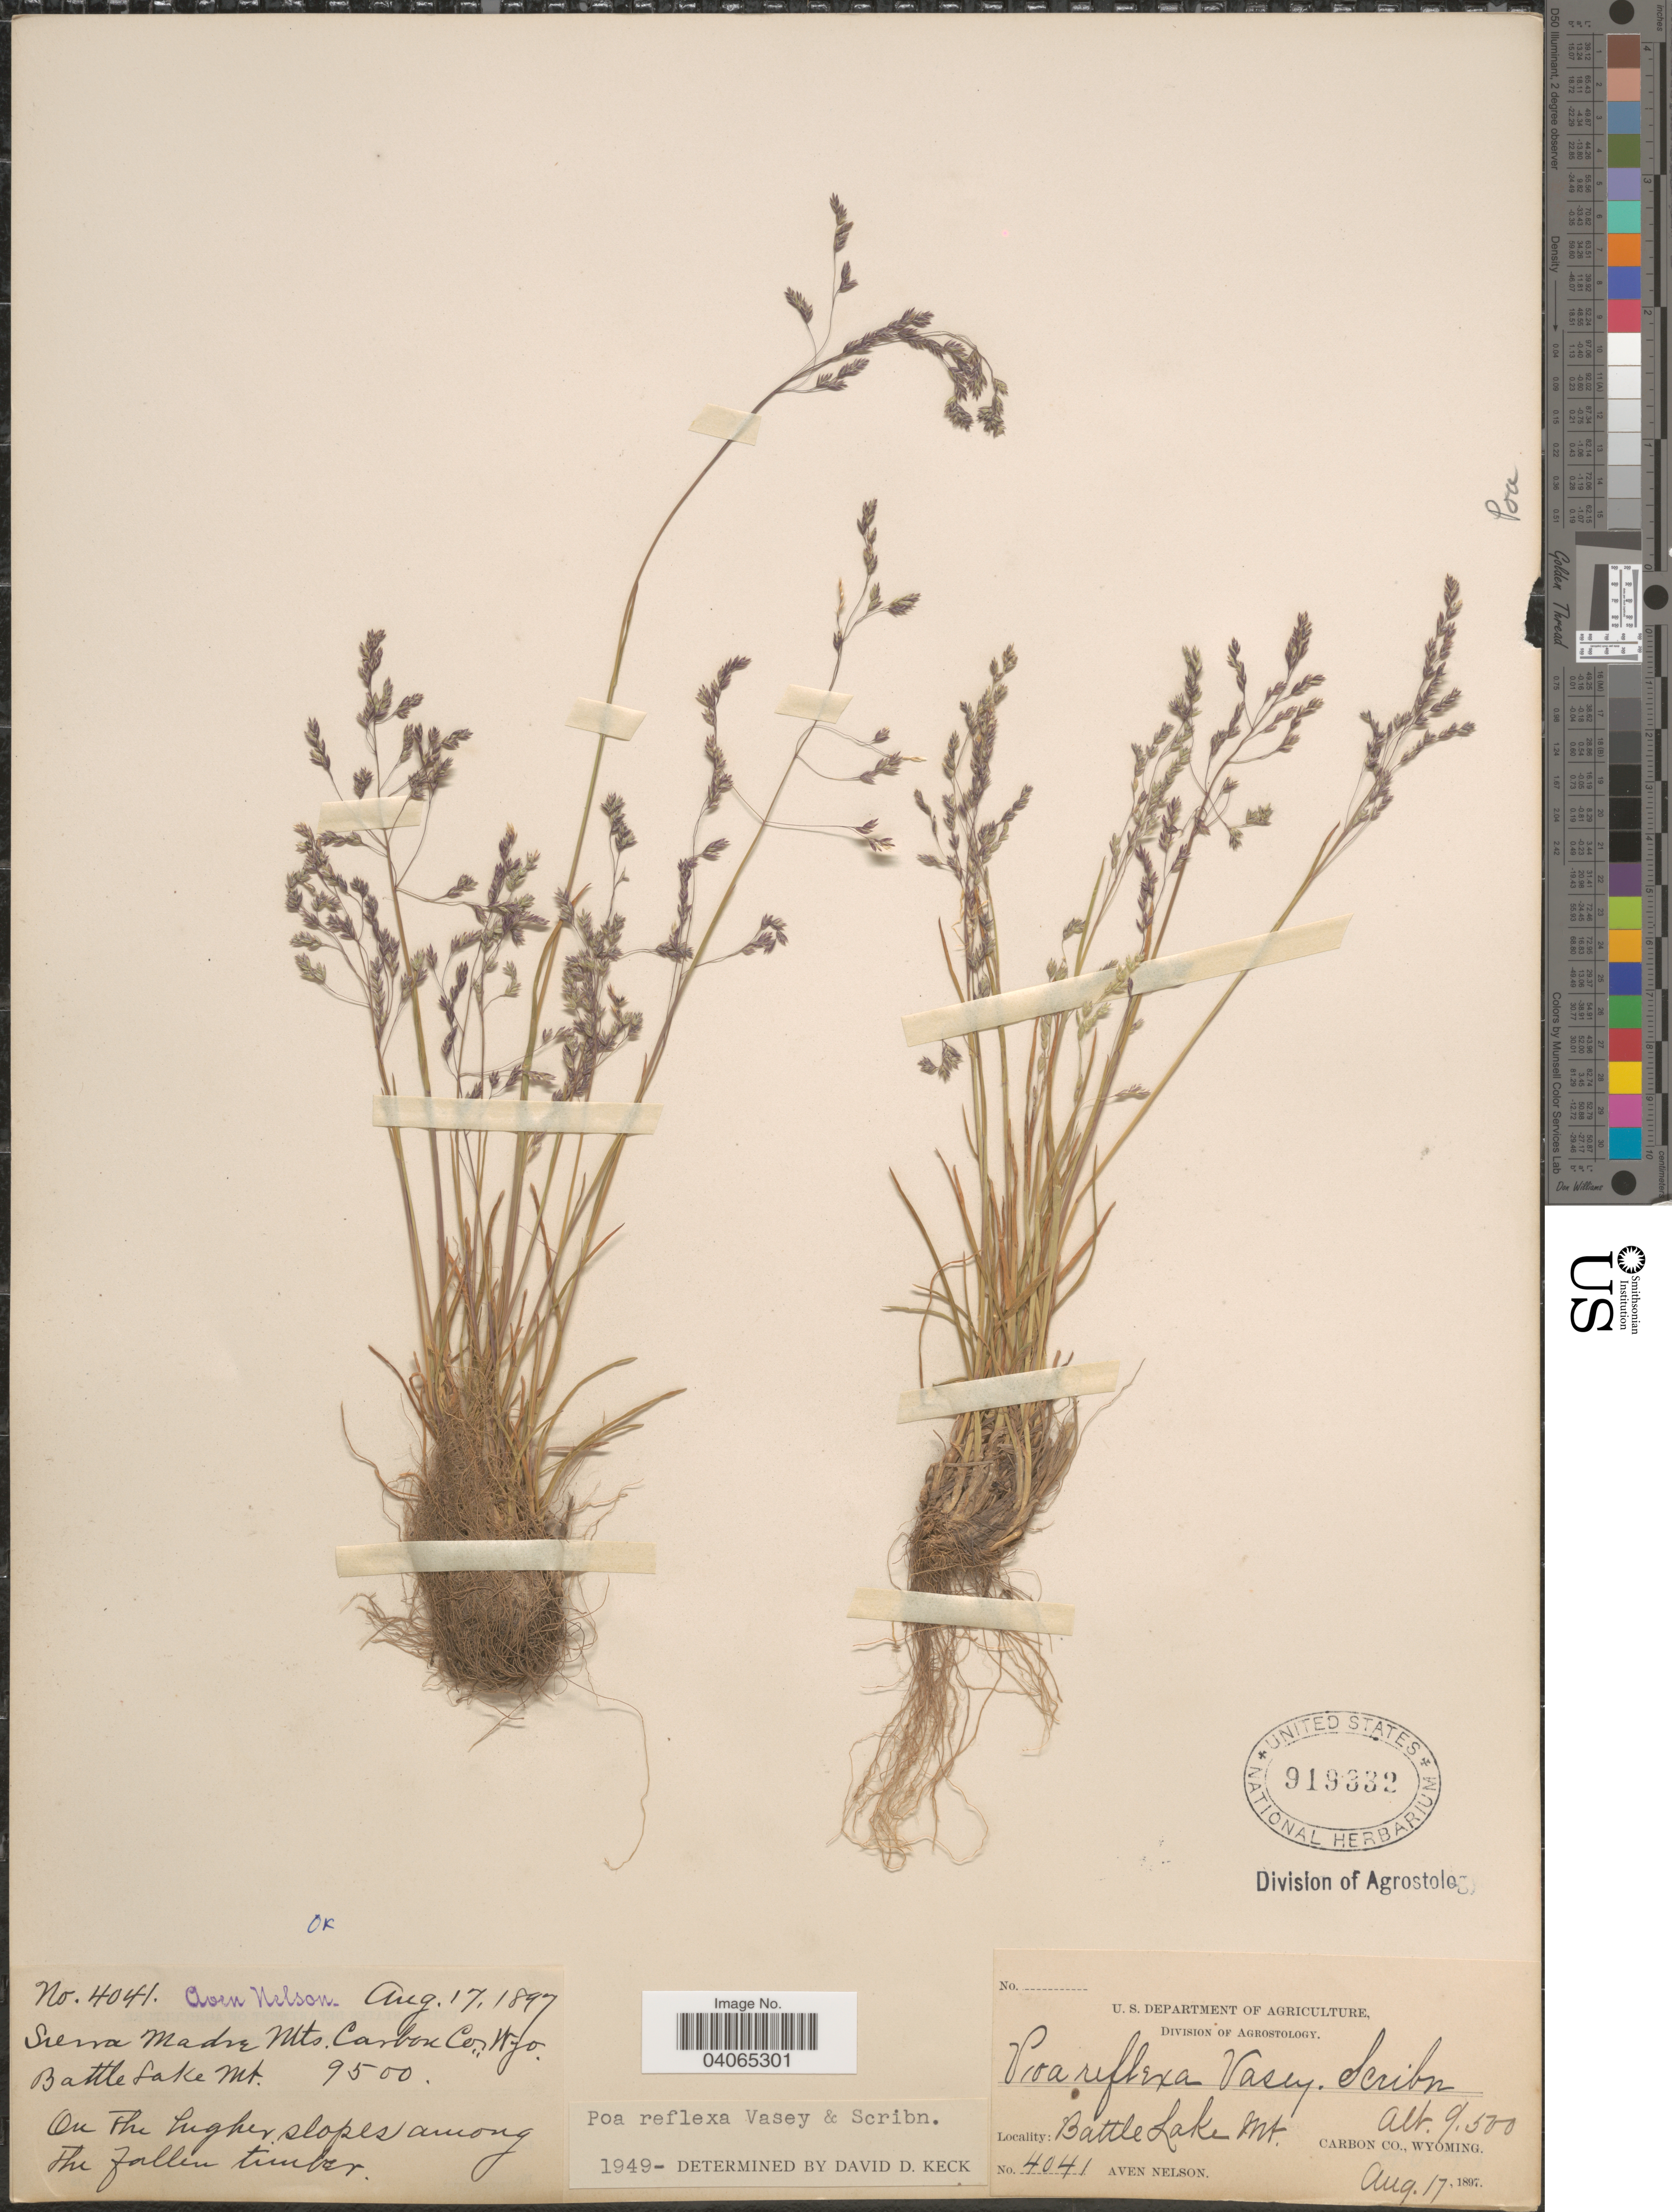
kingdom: Plantae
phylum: Tracheophyta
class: Liliopsida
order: Poales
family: Poaceae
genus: Poa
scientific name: Poa reflexa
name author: Vasey & Scribn.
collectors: A. Nelson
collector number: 4041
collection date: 1897-08-17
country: United States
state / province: Wyoming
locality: Sierra Madre Mts. Carbon Co. Battle Lake Mt. On the higher slopes among the fallen timber.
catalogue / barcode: US 919332